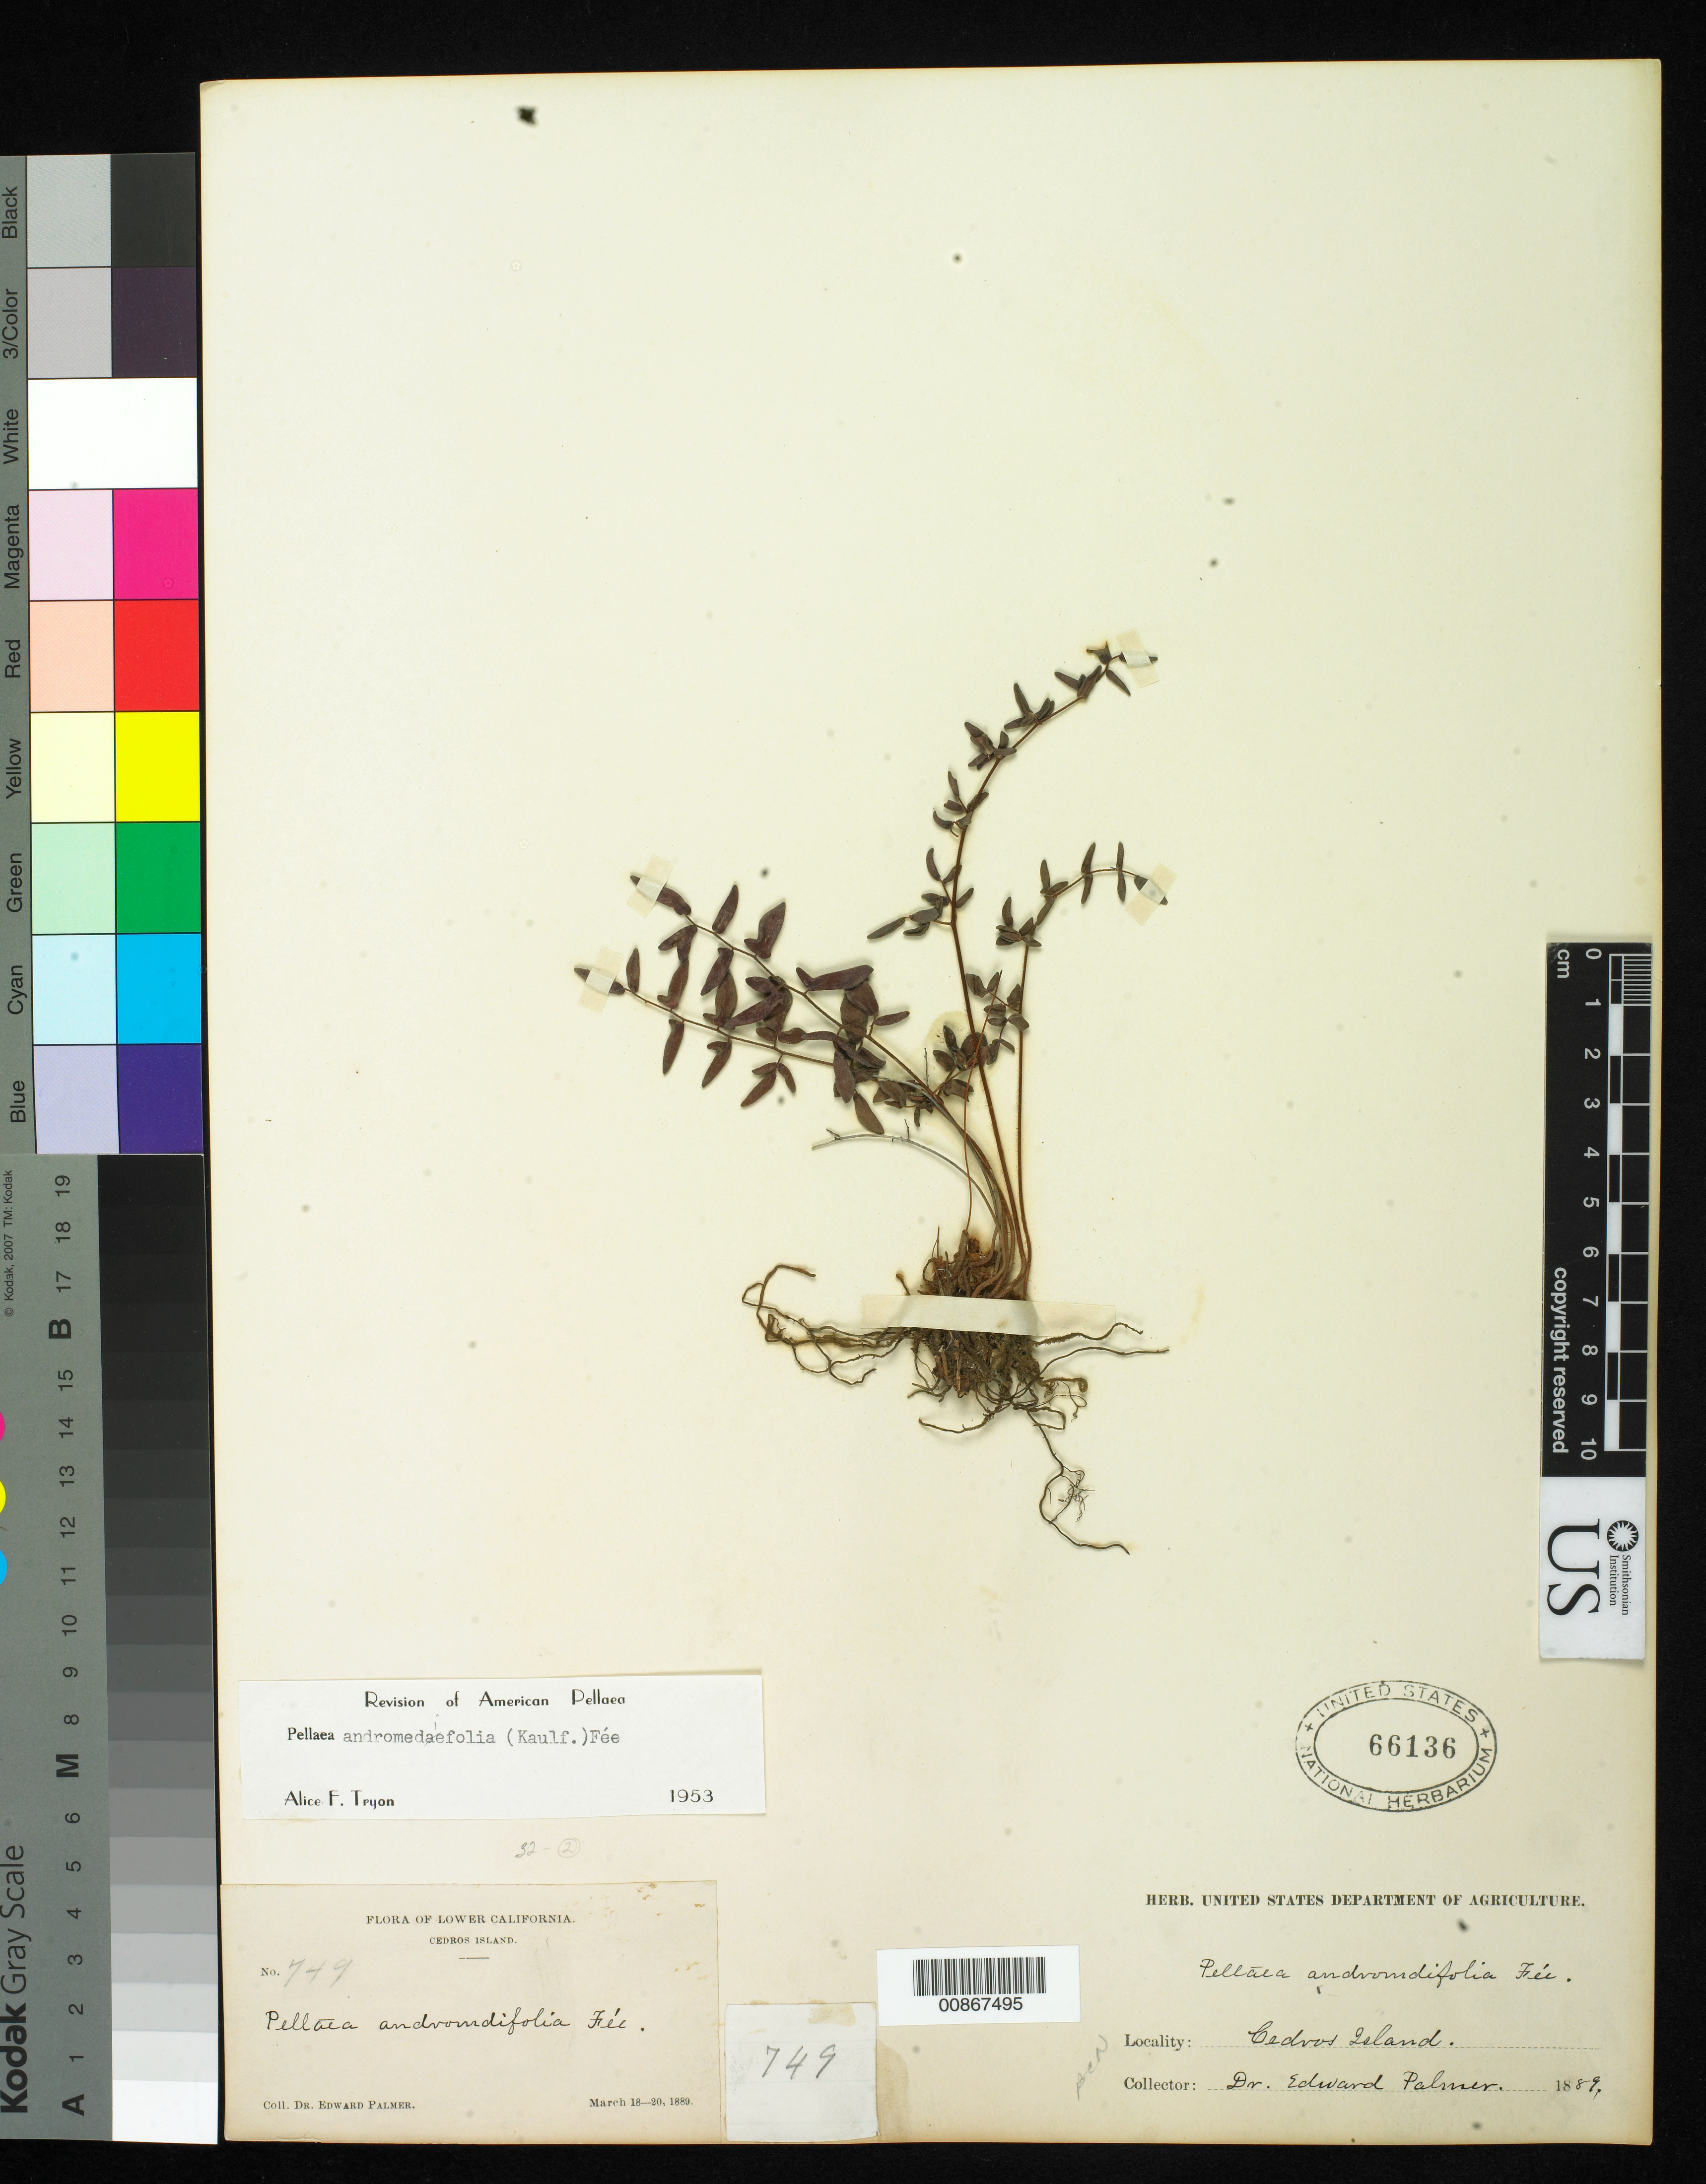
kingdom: Plantae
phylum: Tracheophyta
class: Polypodiopsida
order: Polypodiales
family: Pteridaceae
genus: Pellaea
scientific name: Pellaea andromedifolia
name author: (Kaulf.) Fée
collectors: E. Palmer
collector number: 749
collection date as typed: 18 Mar 1889 to 20 Mar 1889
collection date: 1889-03-18/1889-03-20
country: Mexico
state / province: Baja California Norte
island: Cedros I.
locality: Cedros Island, Baja California.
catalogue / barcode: US 66136